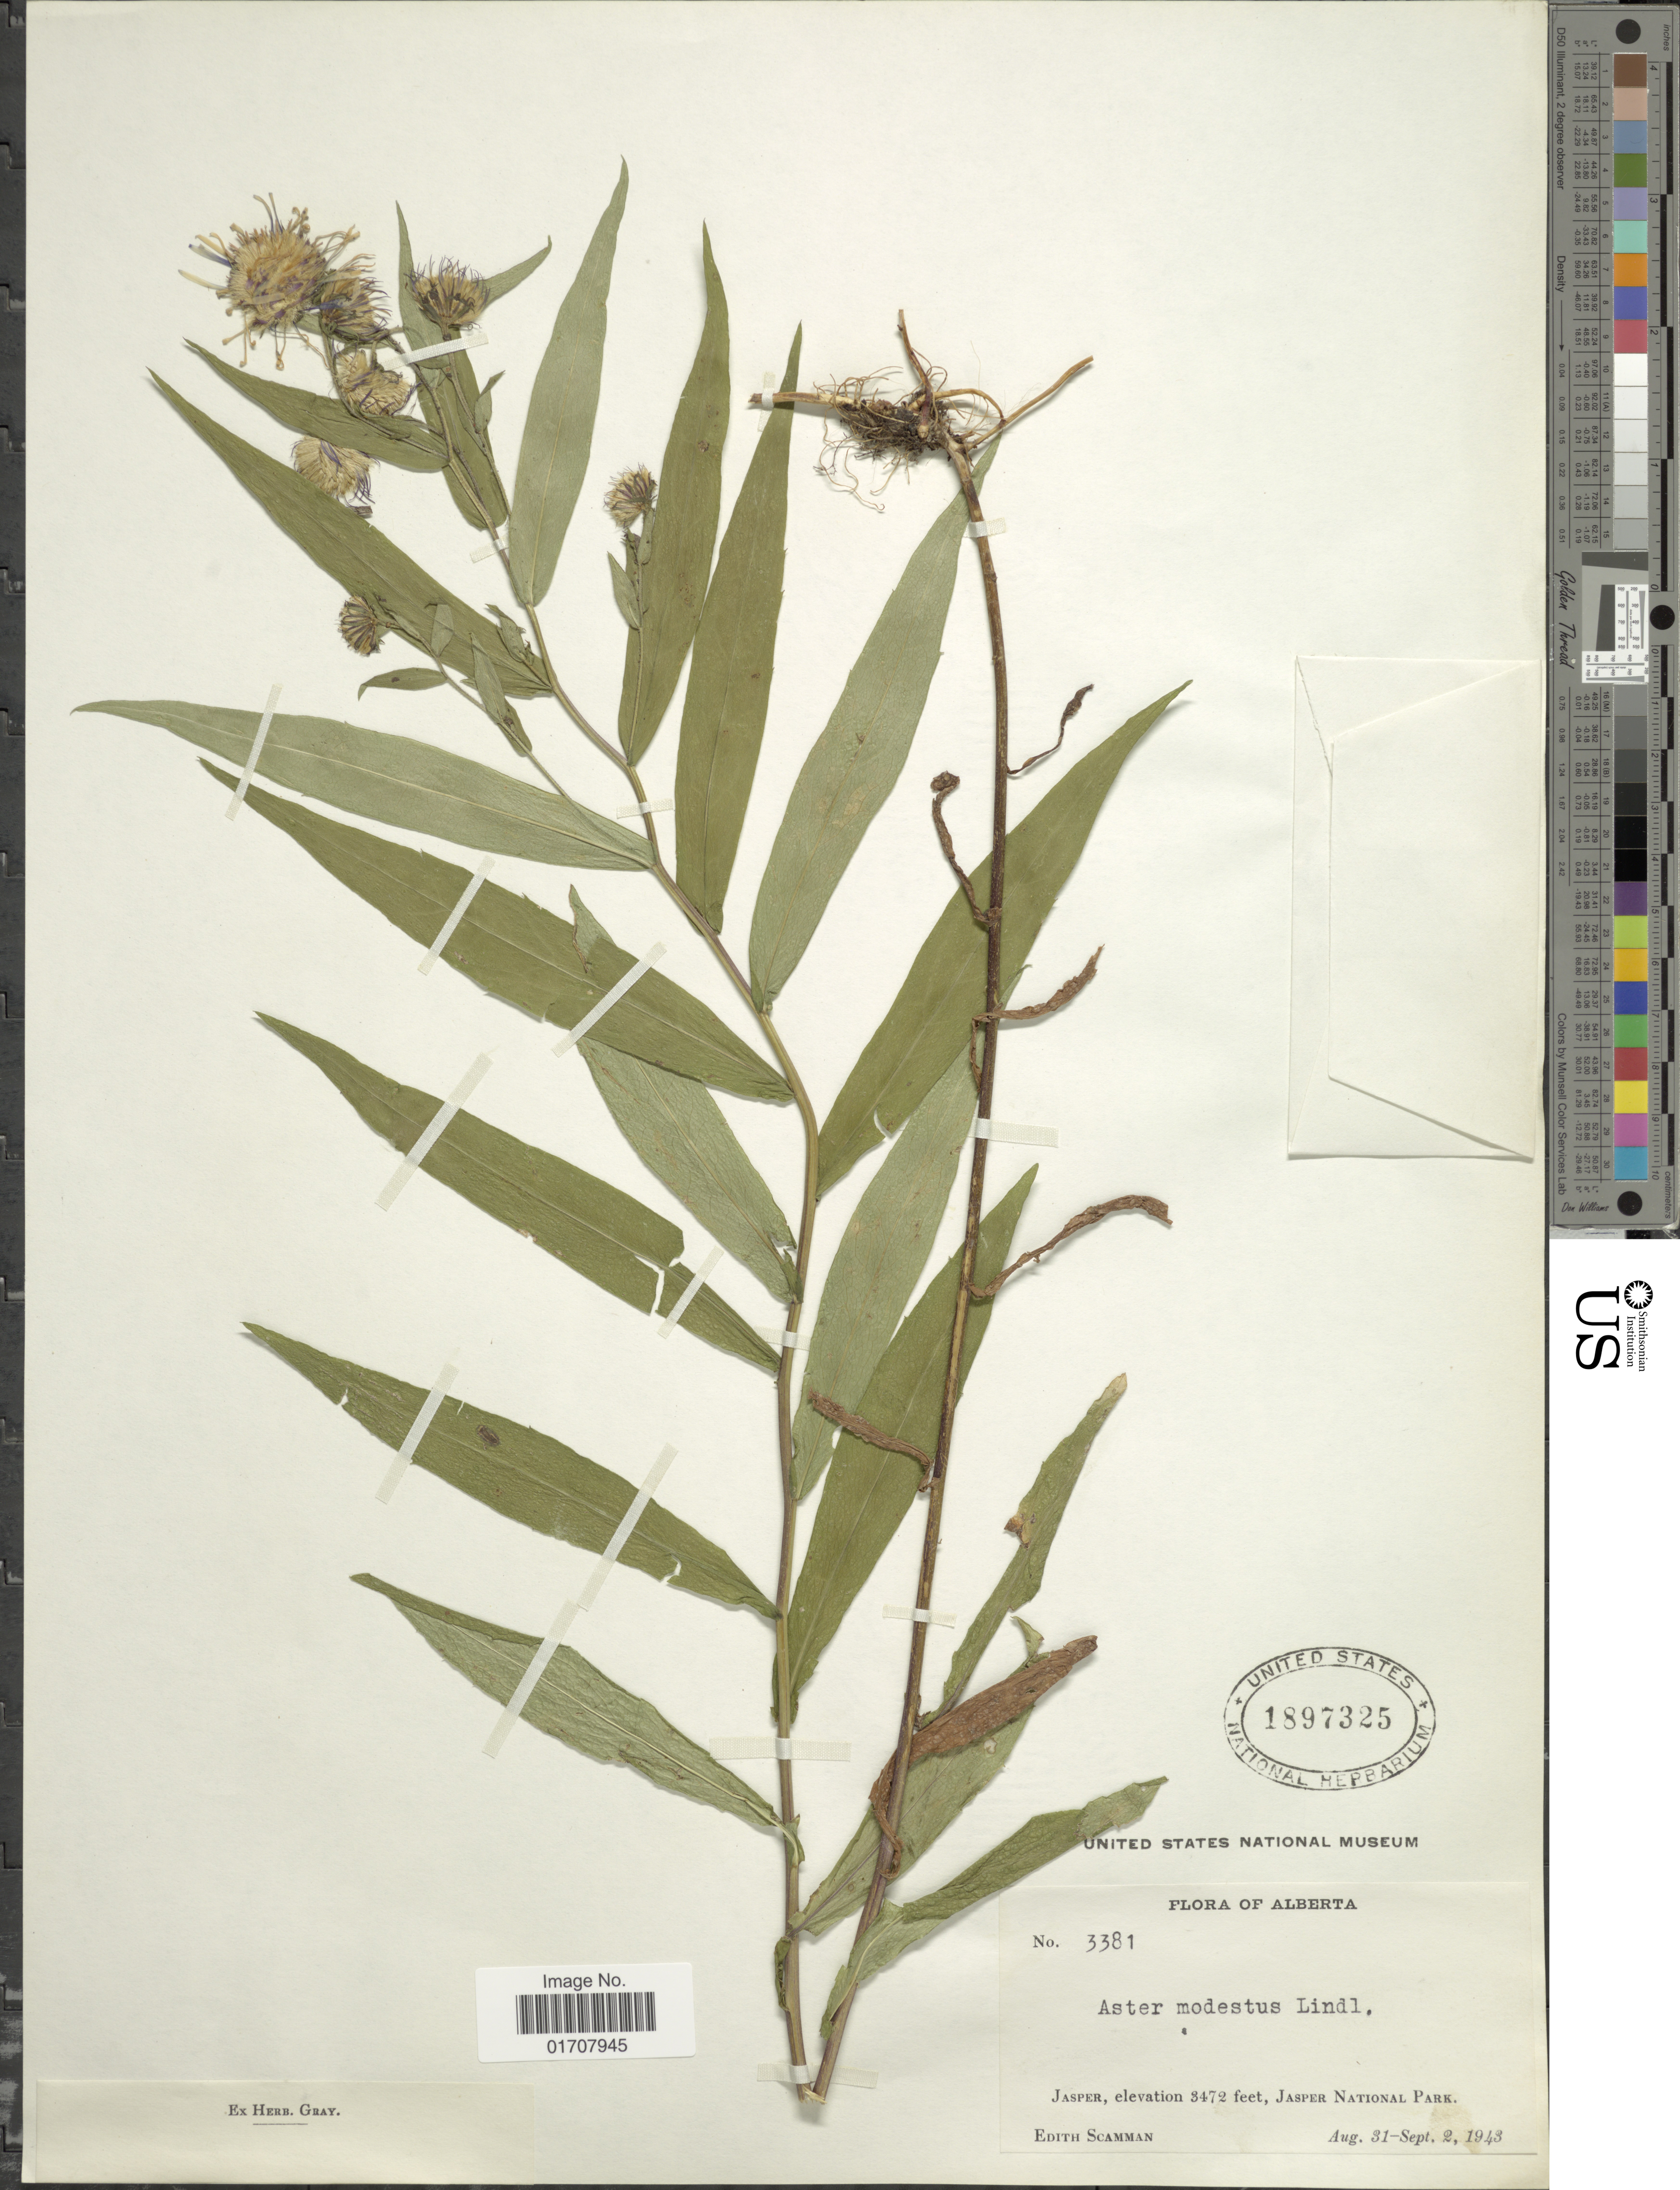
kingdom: Plantae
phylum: Tracheophyta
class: Magnoliopsida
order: Asterales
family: Asteraceae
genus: Canadanthus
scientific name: Canadanthus modestus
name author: (Lindl.) G.L. Nesom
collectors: E. Scamman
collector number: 3381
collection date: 1943-08-31/1943-09-02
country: Canada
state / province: Alberta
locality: Jasper, Jasper National Park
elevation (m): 1058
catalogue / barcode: US 1897325